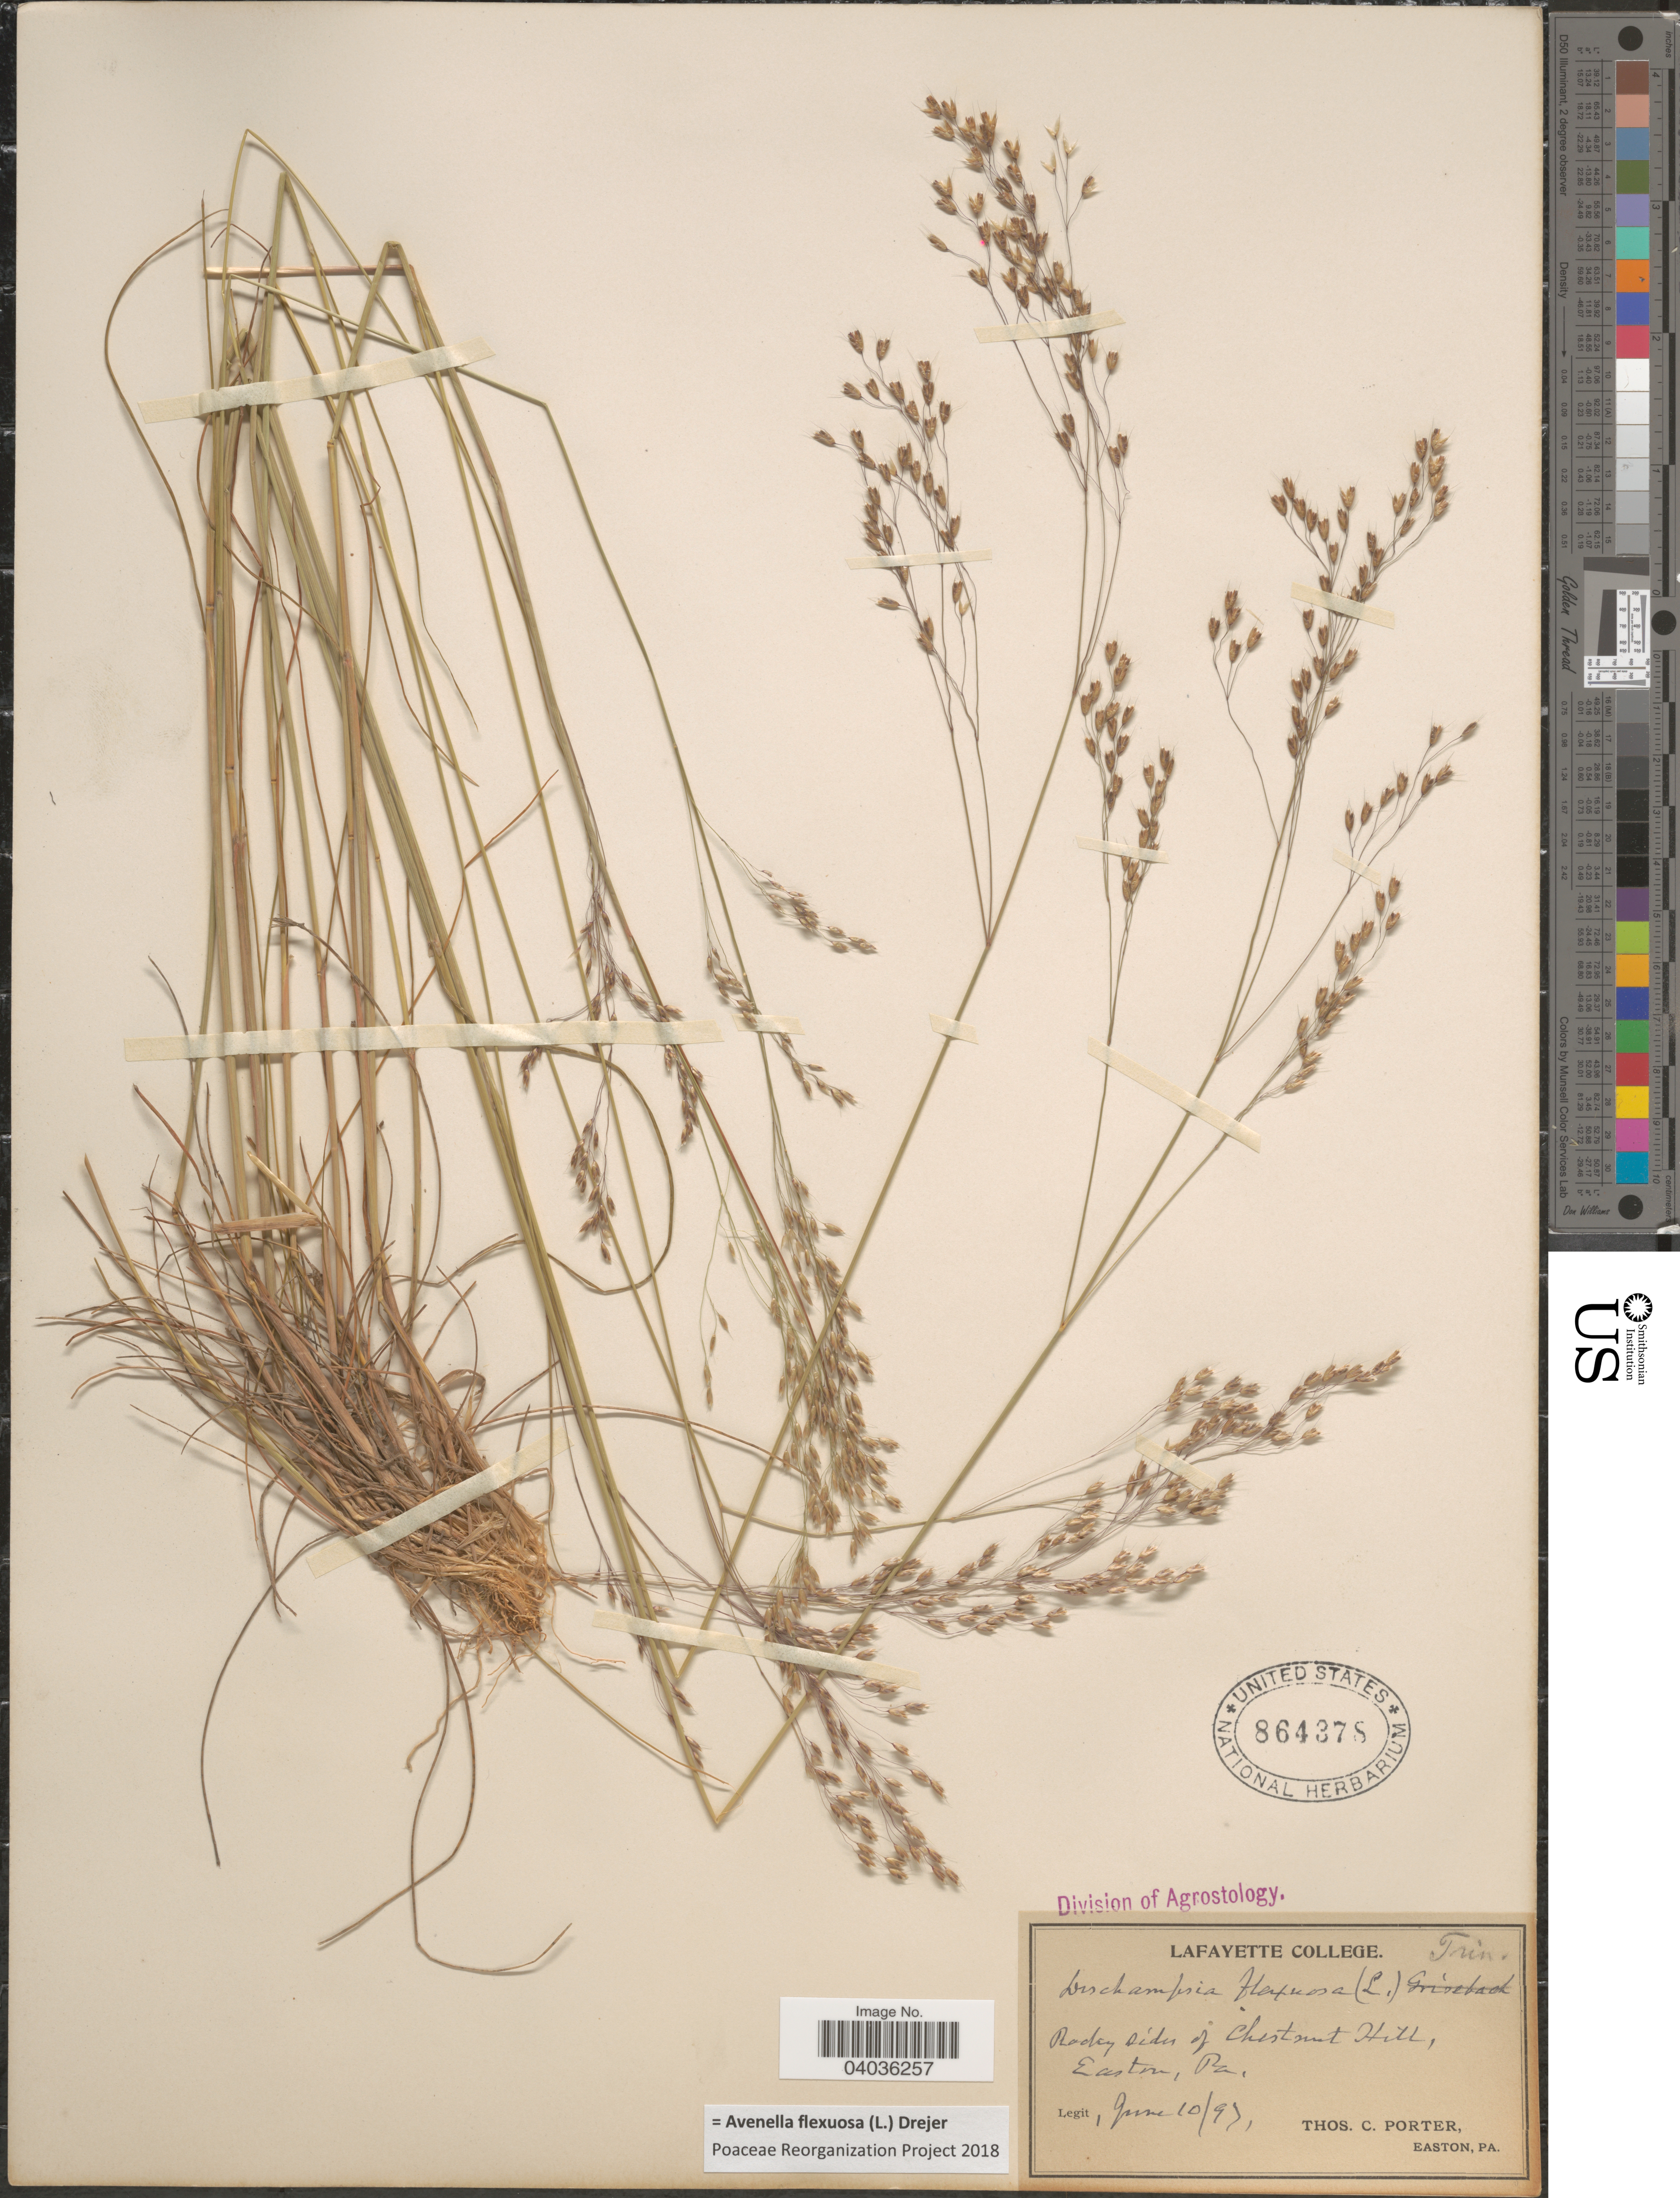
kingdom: Plantae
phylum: Tracheophyta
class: Liliopsida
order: Poales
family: Poaceae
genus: Avenella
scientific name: Avenella flexuosa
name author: (L.) Drejer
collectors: T. Porter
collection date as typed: Transcribed d/m/y: 10/6/97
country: United States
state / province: Pennsylvania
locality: Rocky sides of Chestnut Hill, Easton.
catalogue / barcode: US 864378